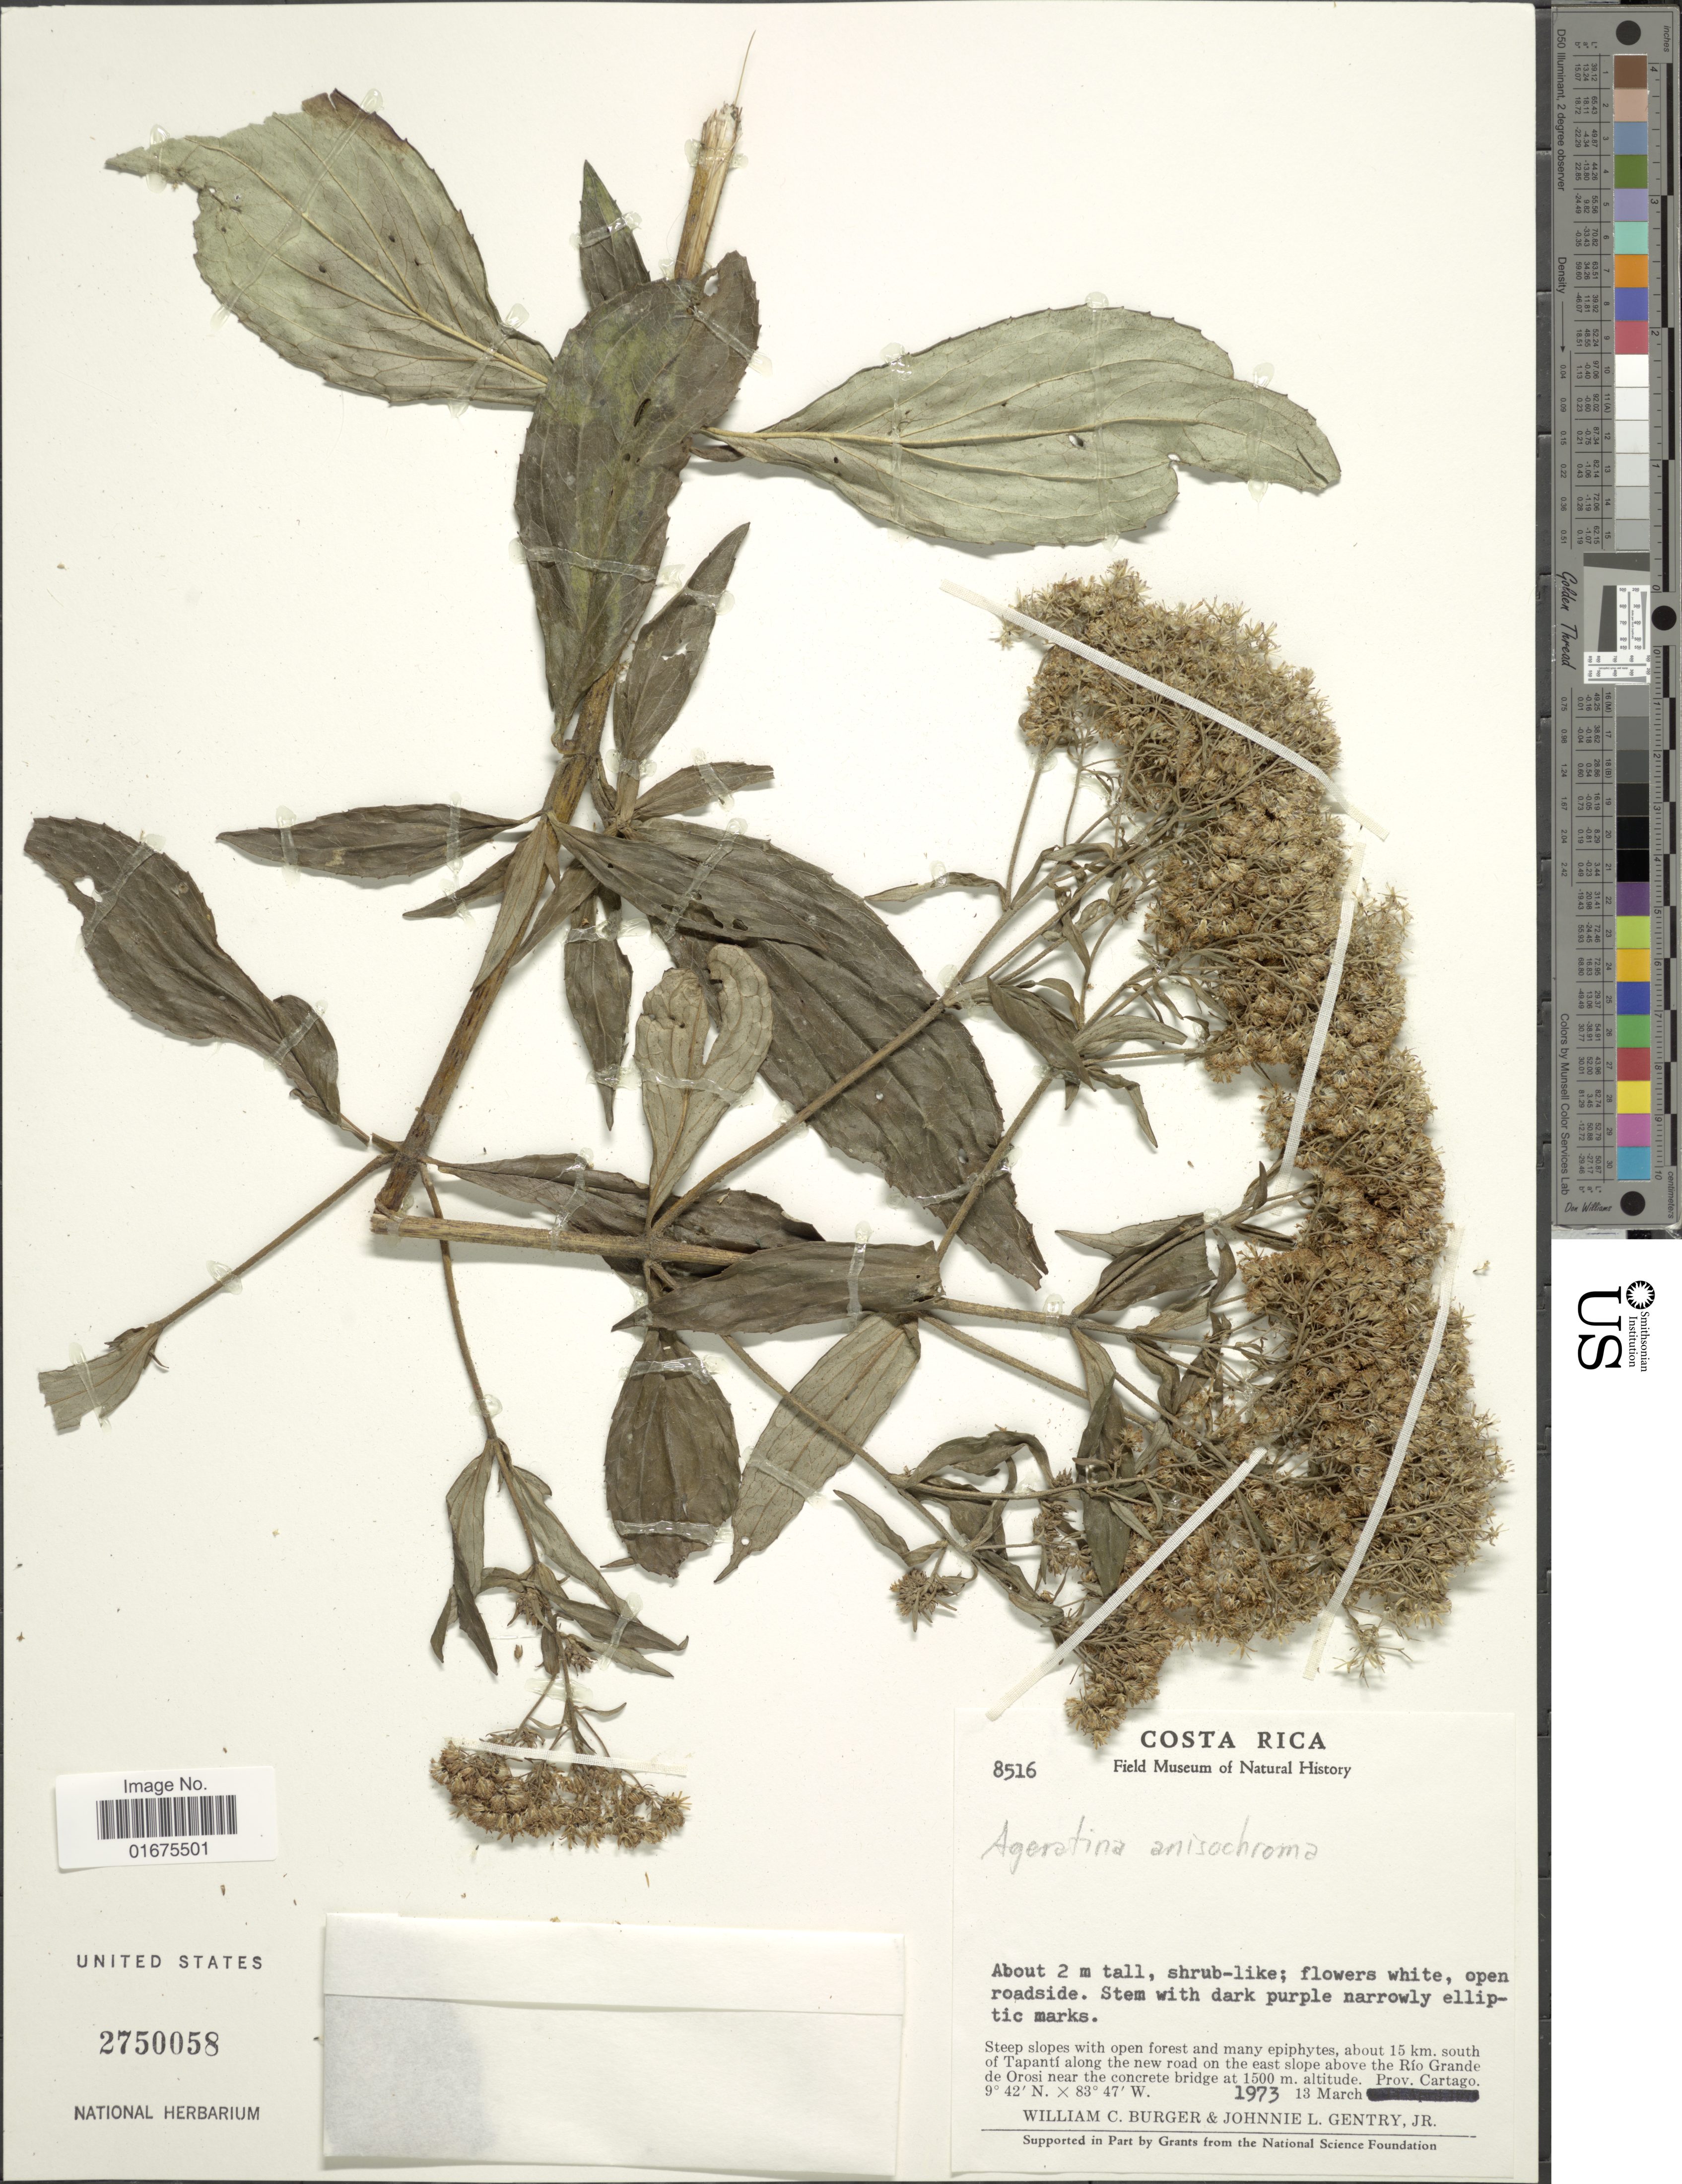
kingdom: Plantae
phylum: Tracheophyta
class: Magnoliopsida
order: Asterales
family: Asteraceae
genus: Ageratina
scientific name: Ageratina anisochroma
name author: (Klatt) R.M. King & H. Rob.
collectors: W. Burger & J. L. Gentry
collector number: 8516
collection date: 1973-03-13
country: Costa Rica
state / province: Cartago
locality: About 15 km. south of Tapanti along the new road on the east slope above the Rio Grande de Orosi near the concrete bridge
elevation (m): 1500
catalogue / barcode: US 2750058